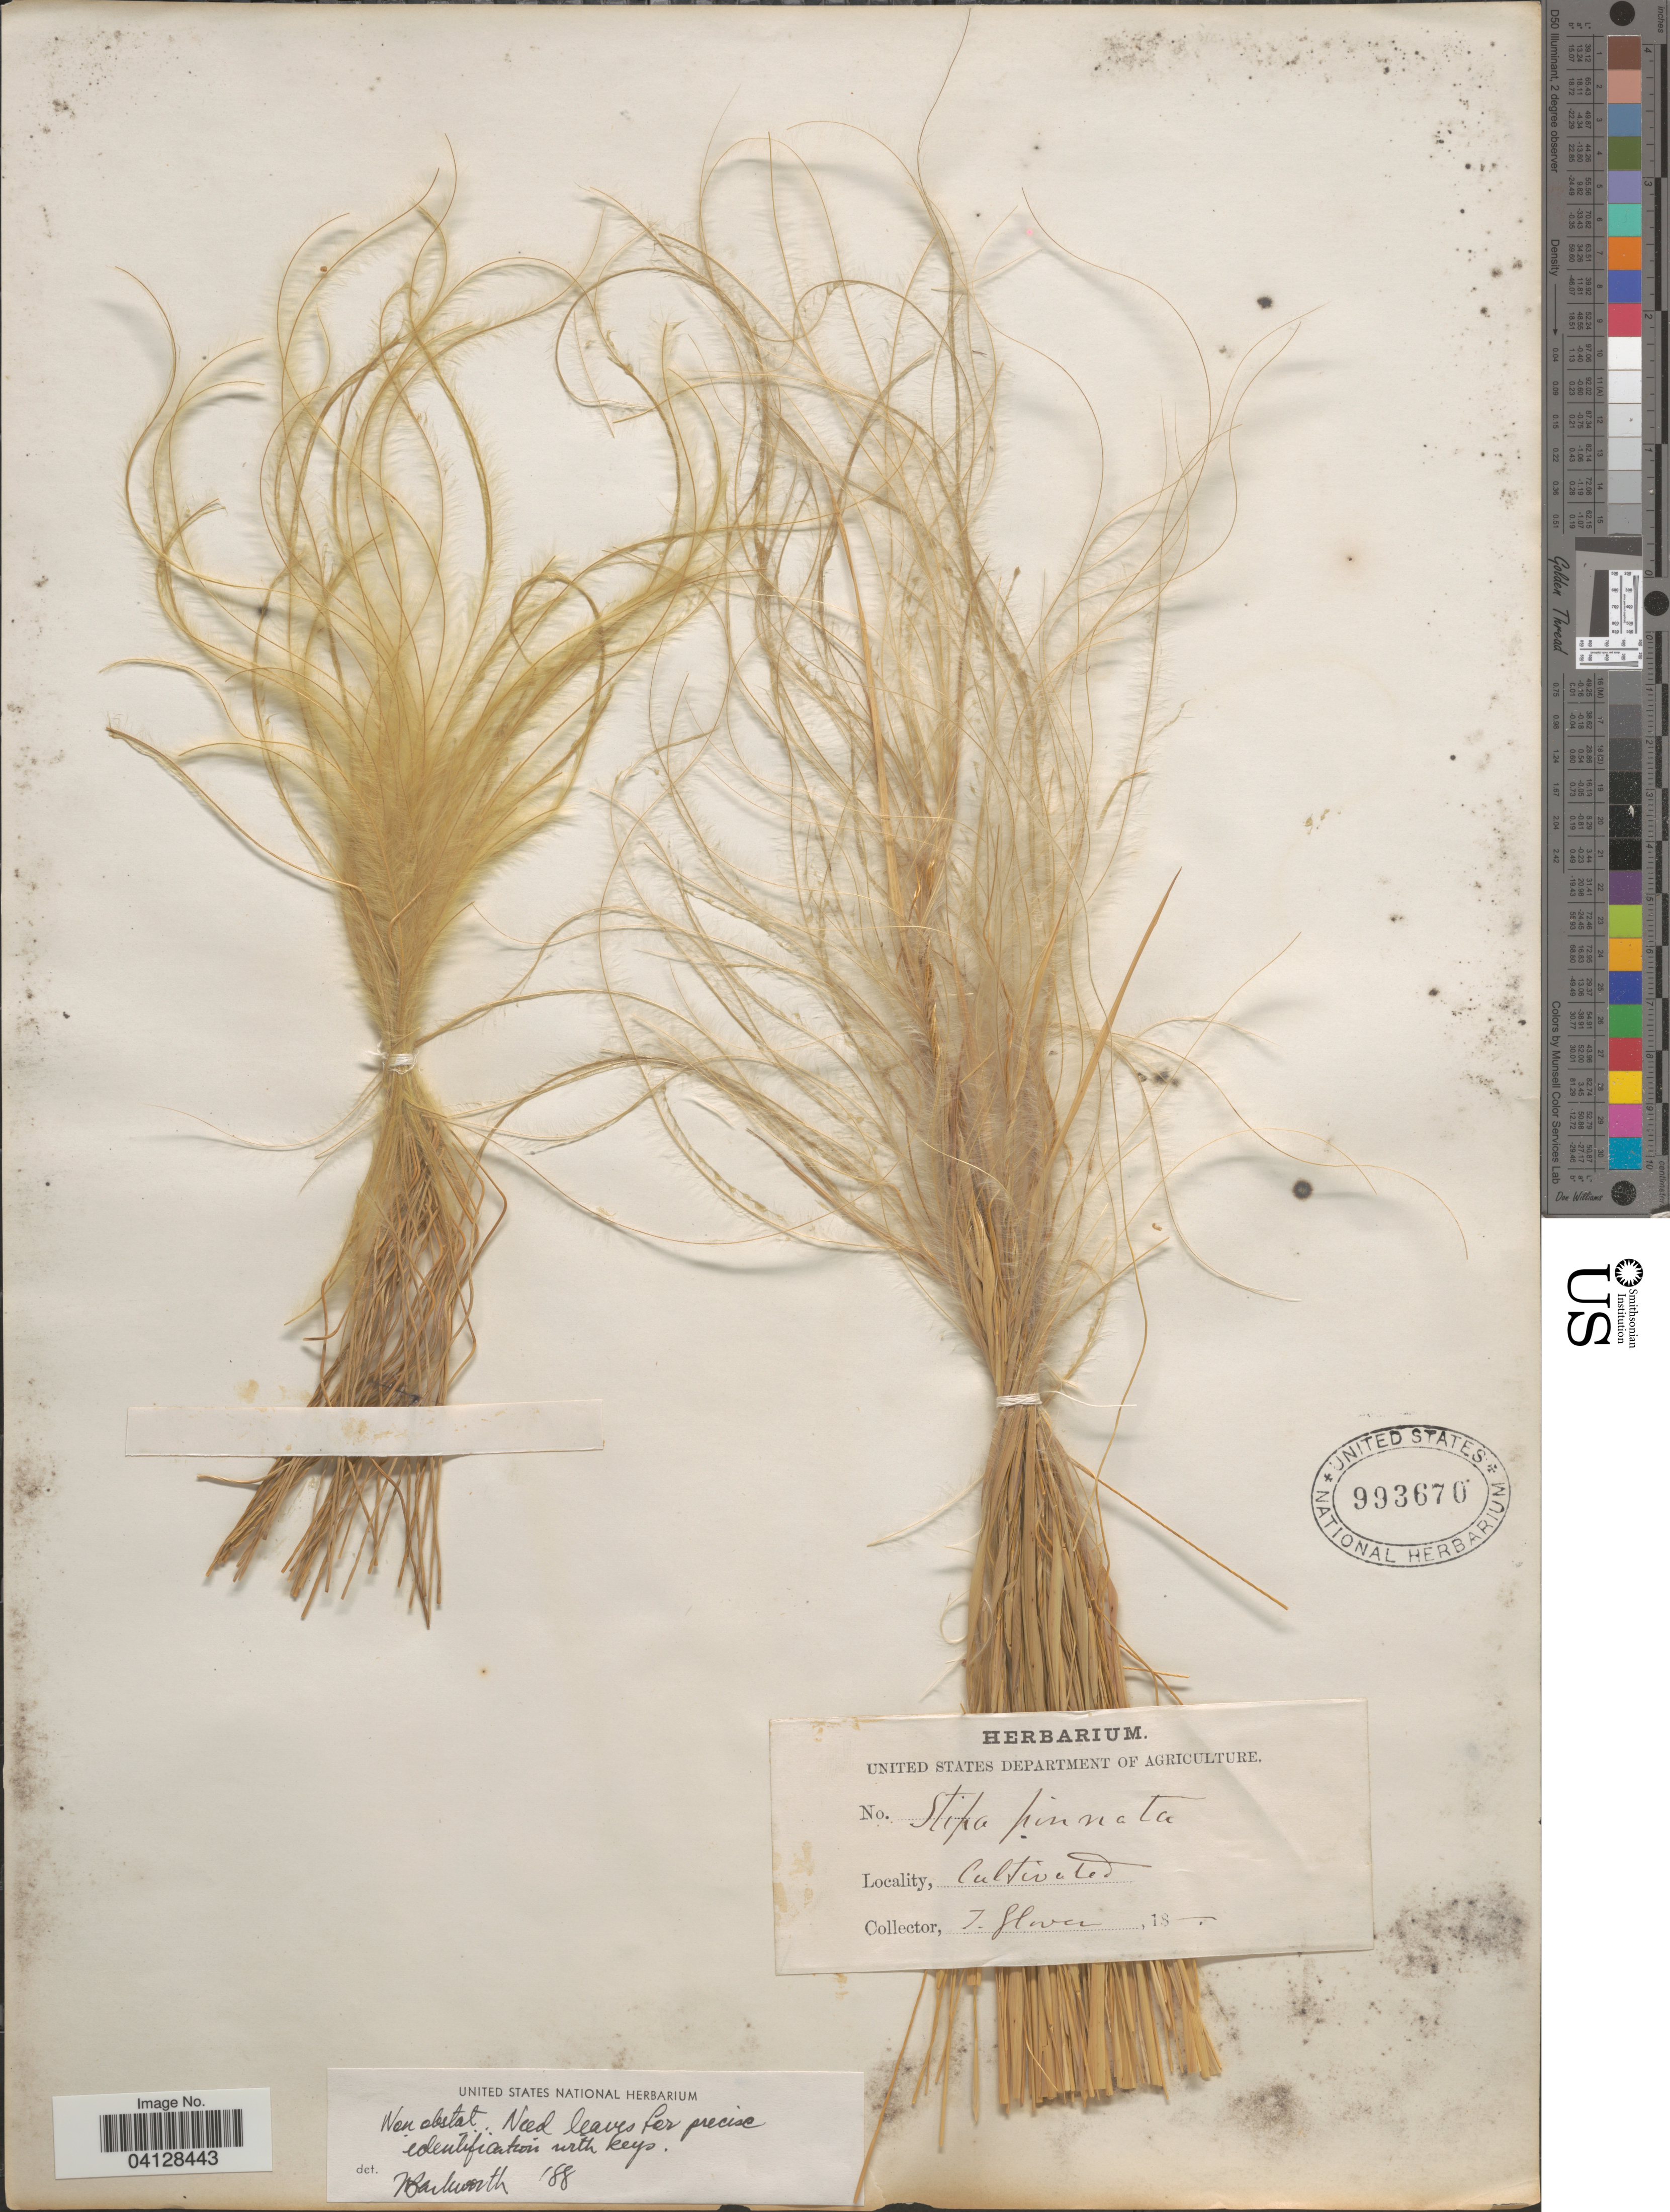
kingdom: Plantae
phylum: Tracheophyta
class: Liliopsida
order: Poales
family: Poaceae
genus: Stipa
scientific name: Stipa pinnata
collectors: T. Glover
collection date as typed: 18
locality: Cultivated.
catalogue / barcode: US 993670